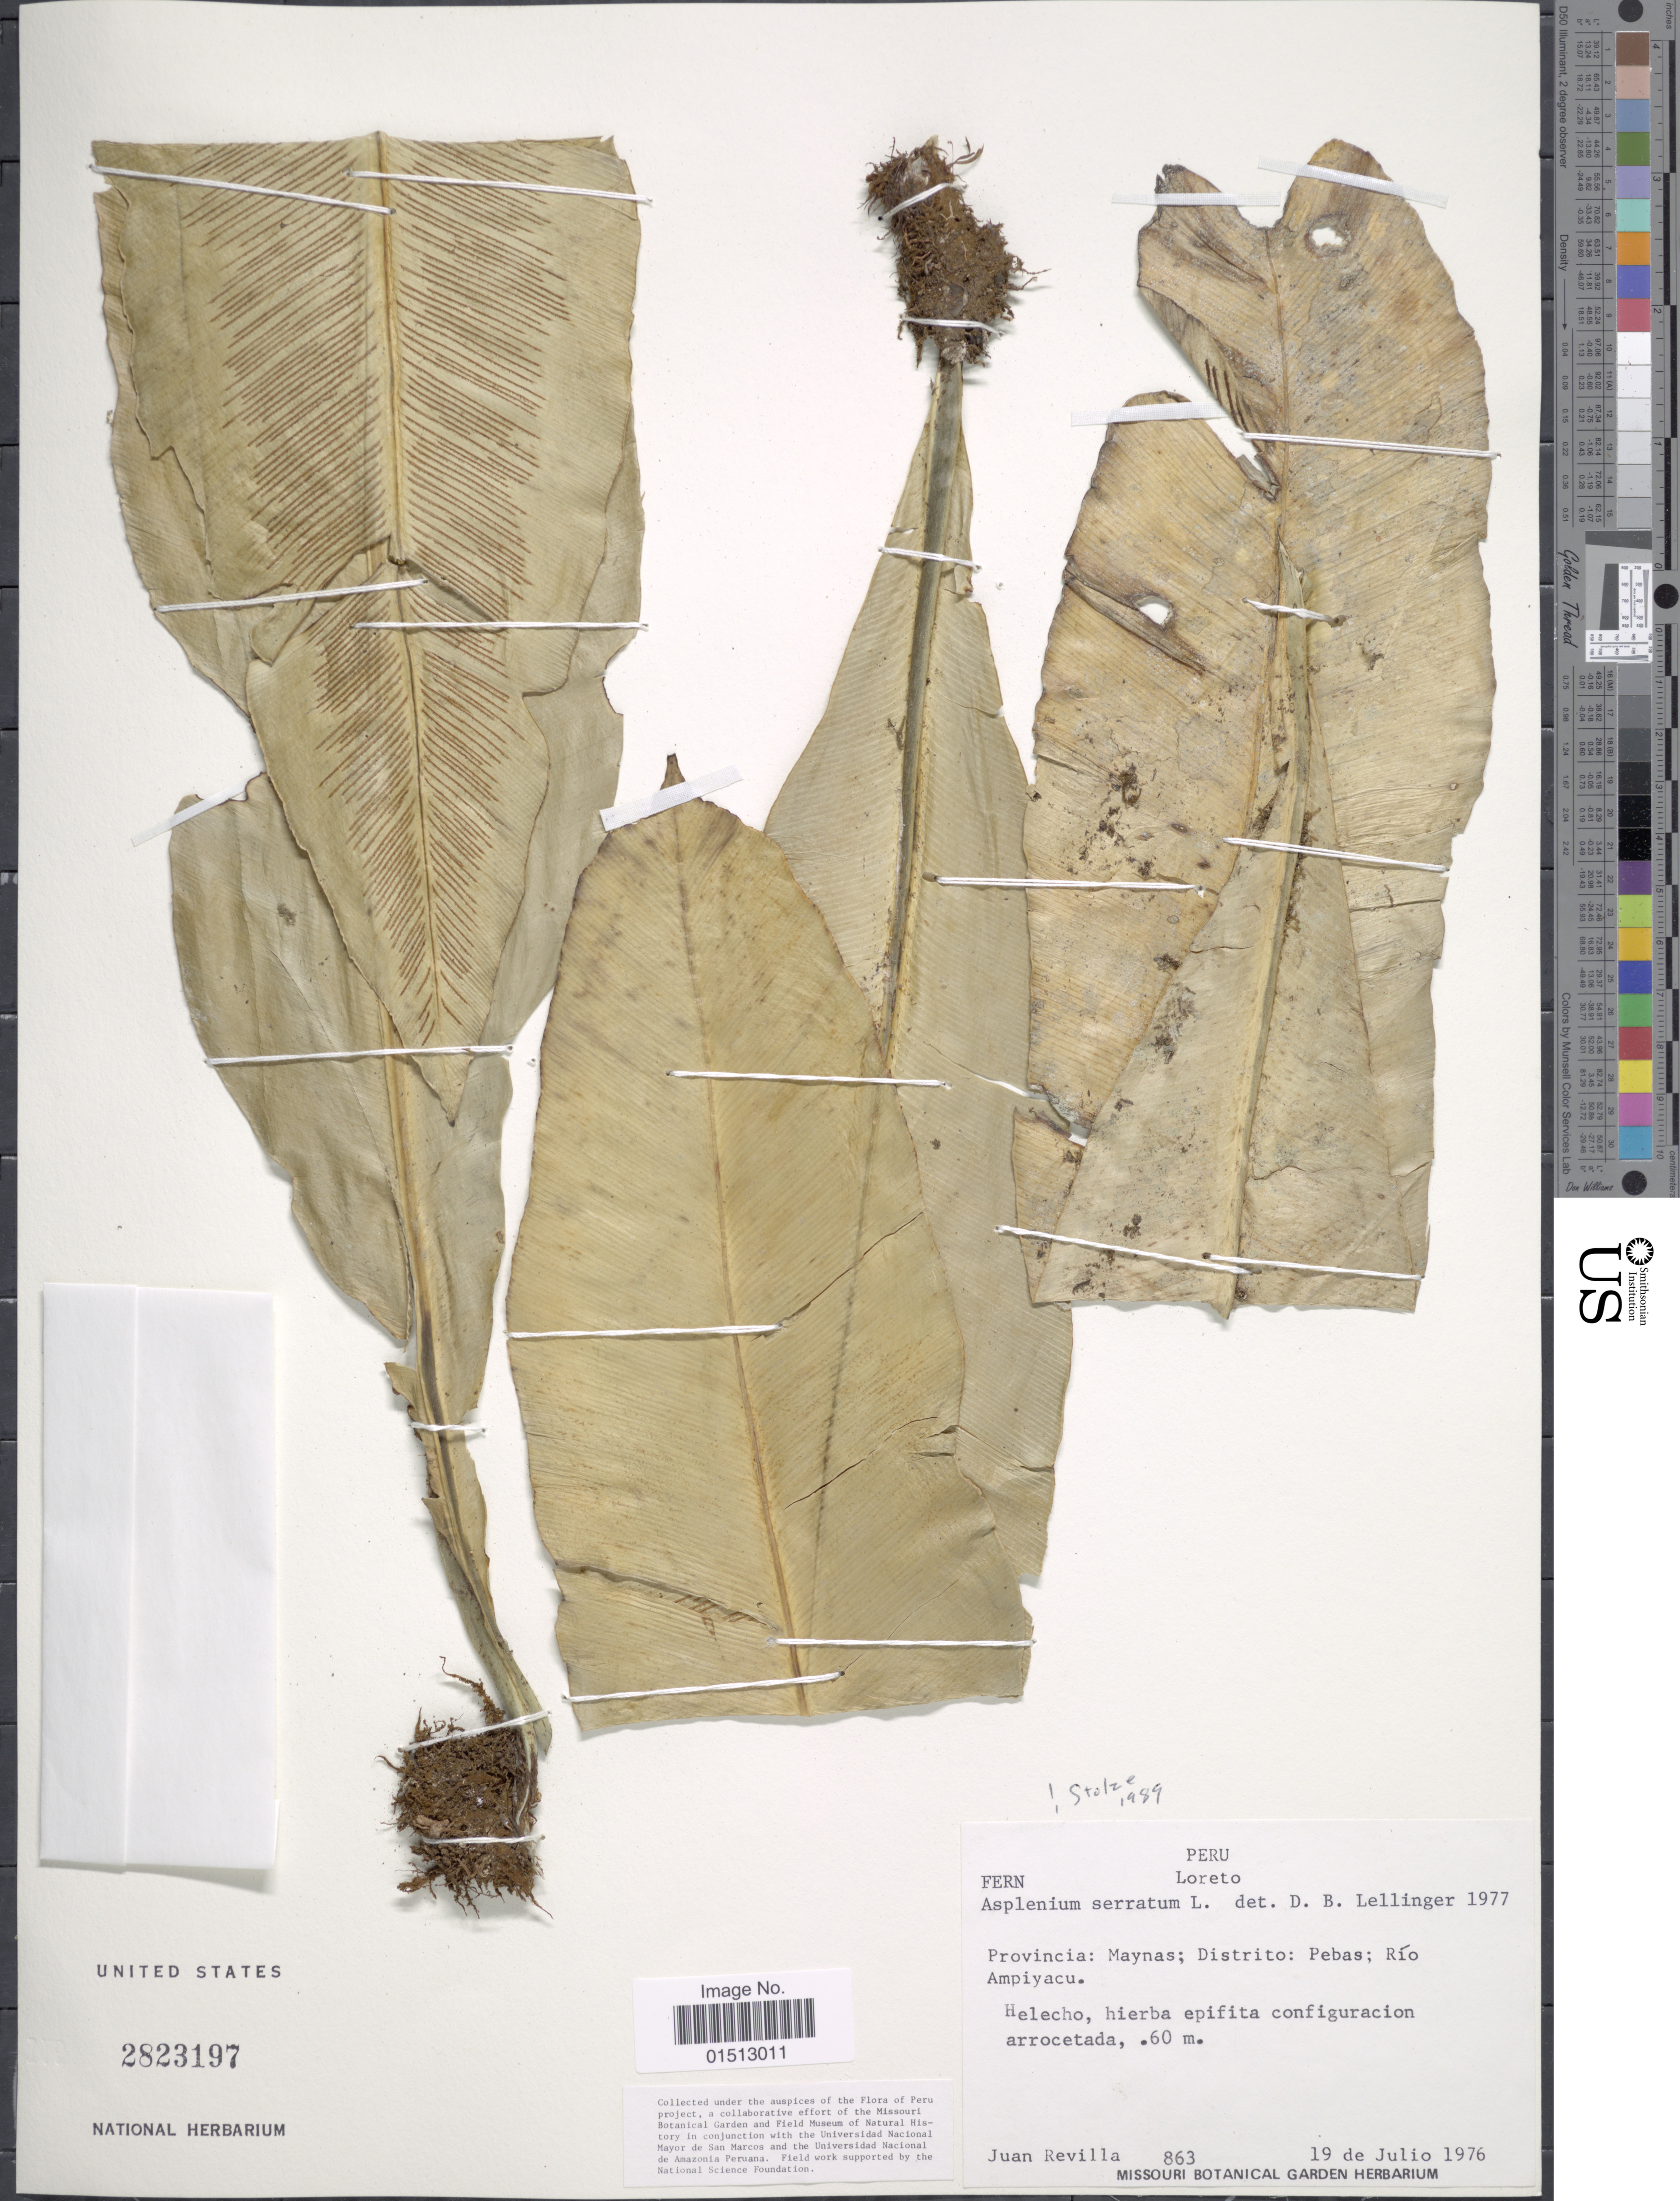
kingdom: Plantae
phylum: Tracheophyta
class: Polypodiopsida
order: Polypodiales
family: Aspleniaceae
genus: Asplenium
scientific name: Asplenium serratum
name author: L.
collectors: J. Revilla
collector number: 863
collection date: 1976-07-19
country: Peru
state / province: Loreto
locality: Peru, Loreto,Provincia: Maynas; Distrio: Pebas; Rio Ampiyacu.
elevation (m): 60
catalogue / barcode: US 2823197